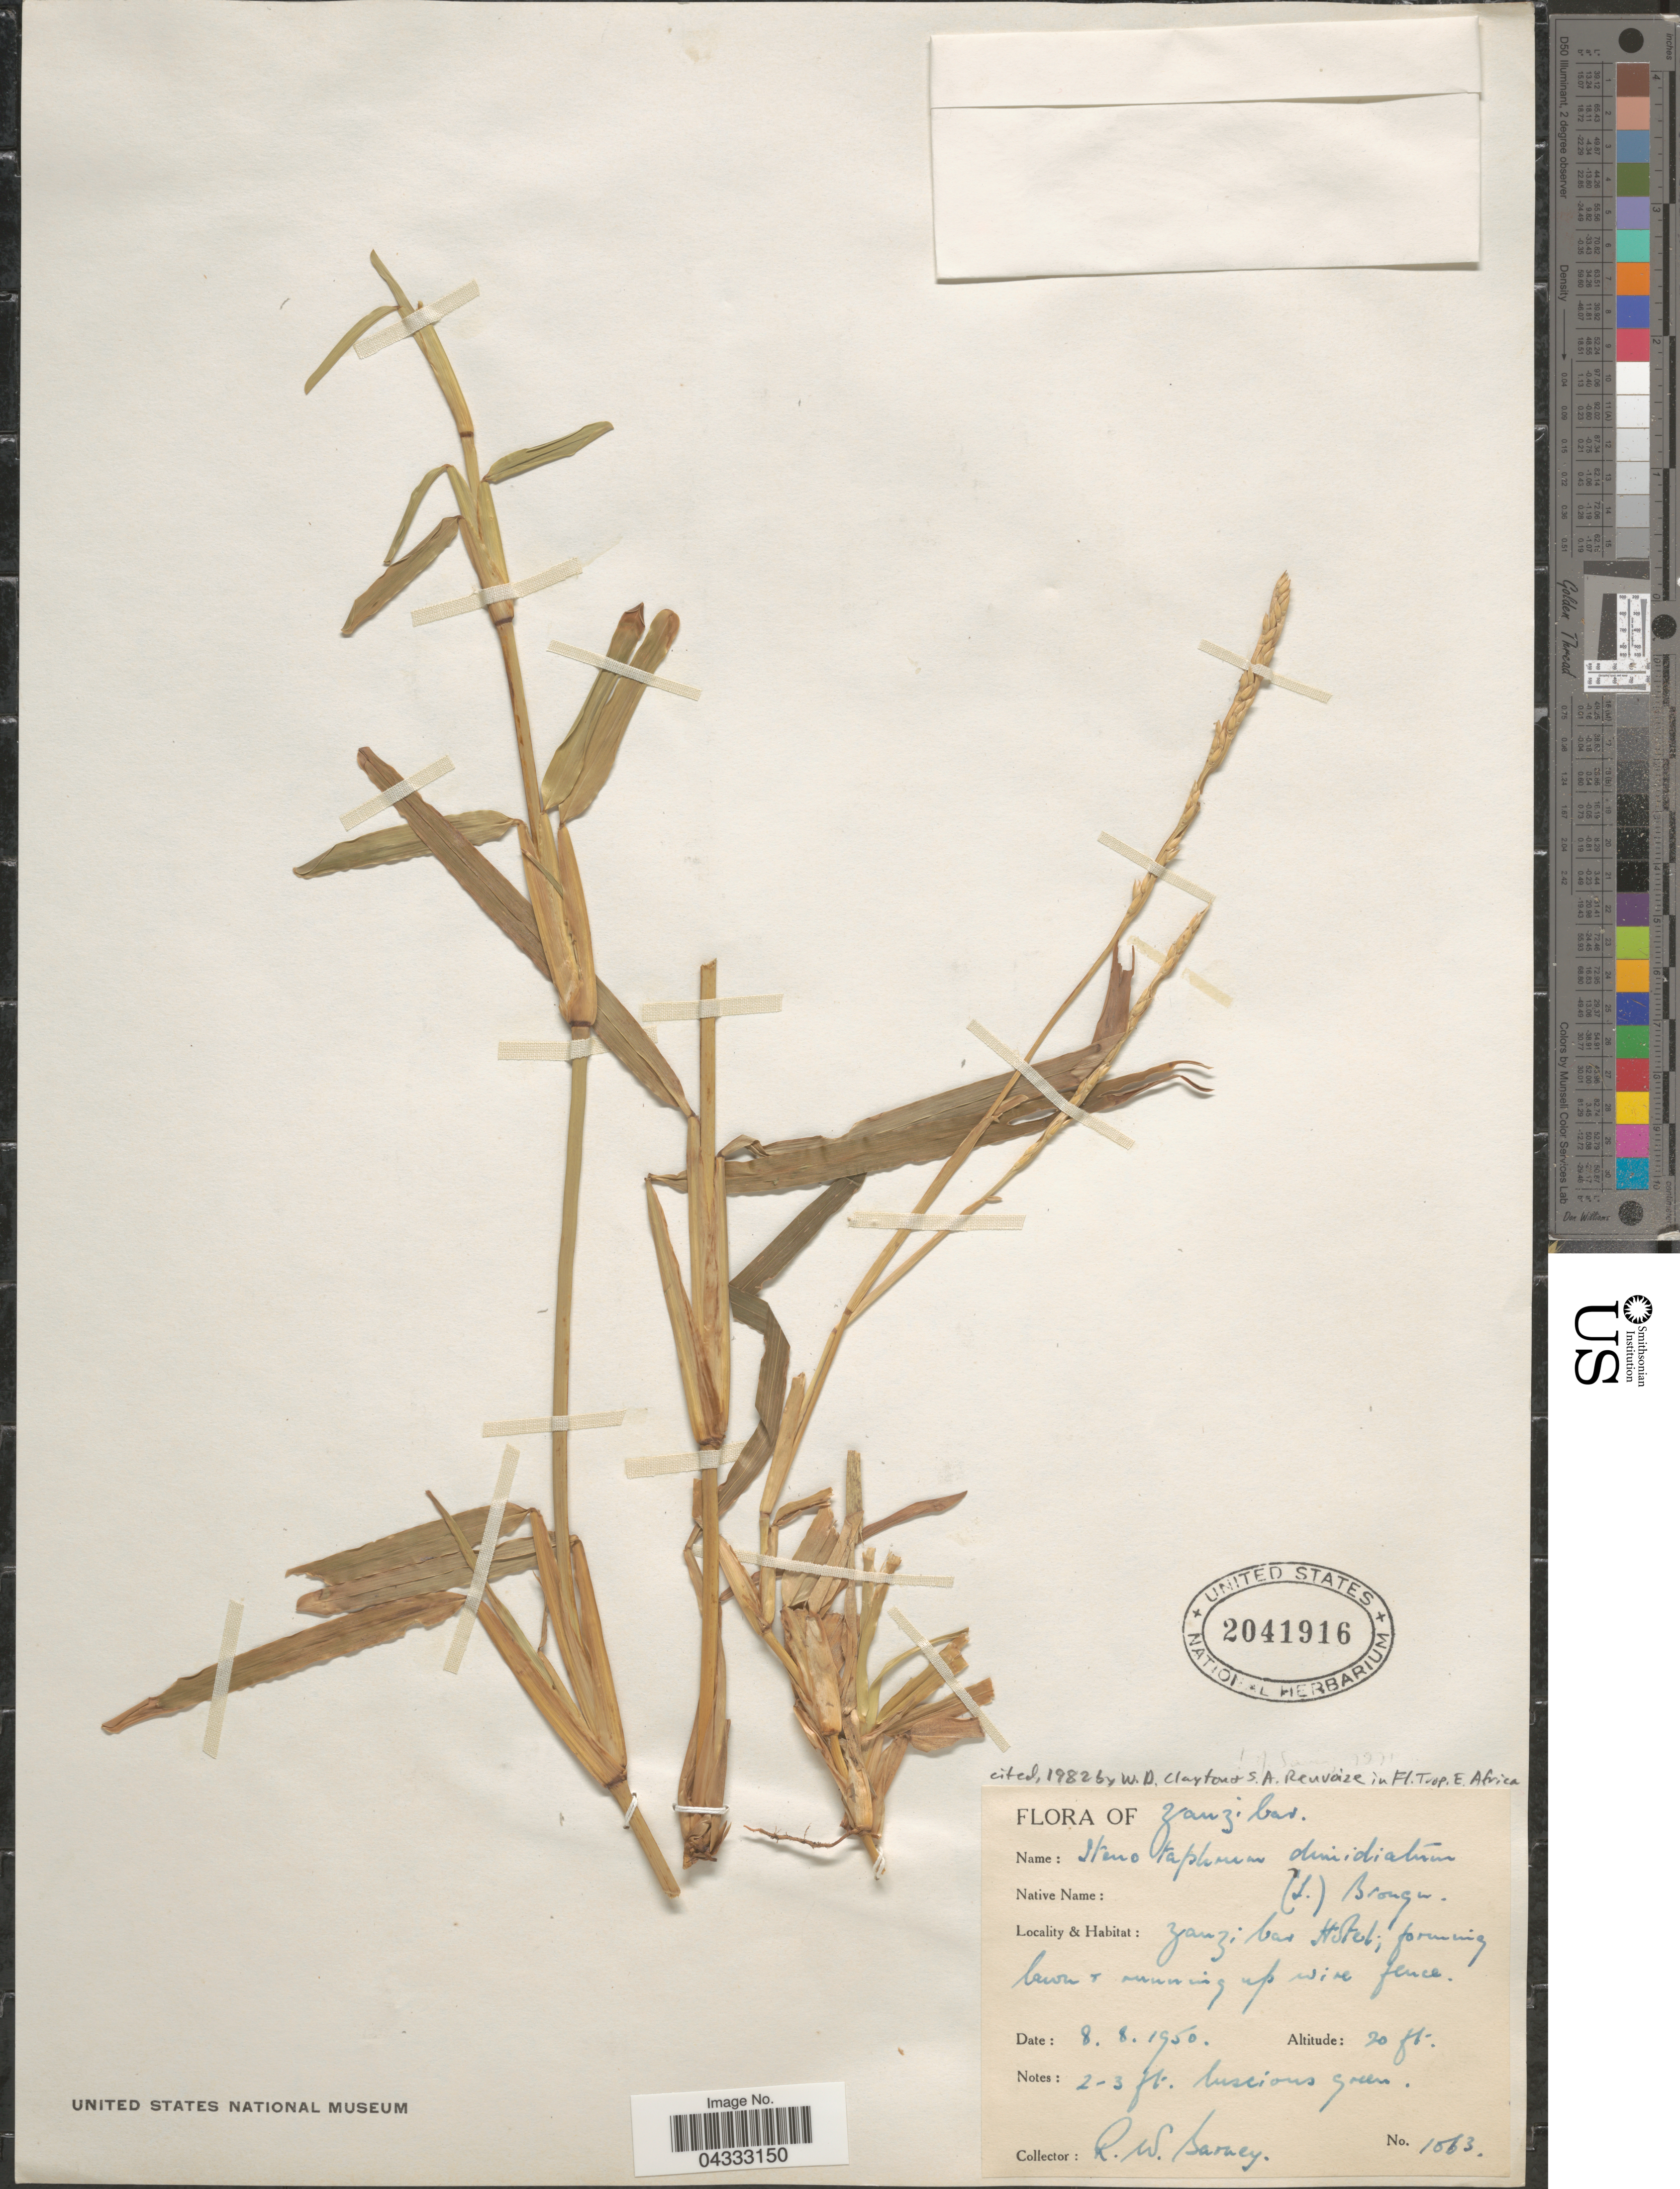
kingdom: Plantae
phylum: Tracheophyta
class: Liliopsida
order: Poales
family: Poaceae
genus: Stenotaphrum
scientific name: Stenotaphrum dimidiatum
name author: (L.) Brongn.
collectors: R. Barney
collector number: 1563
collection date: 1950-08-08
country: Tanzania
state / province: Zanzibar Urban/West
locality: Zanzibar Hotel.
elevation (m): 6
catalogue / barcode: US 2041916